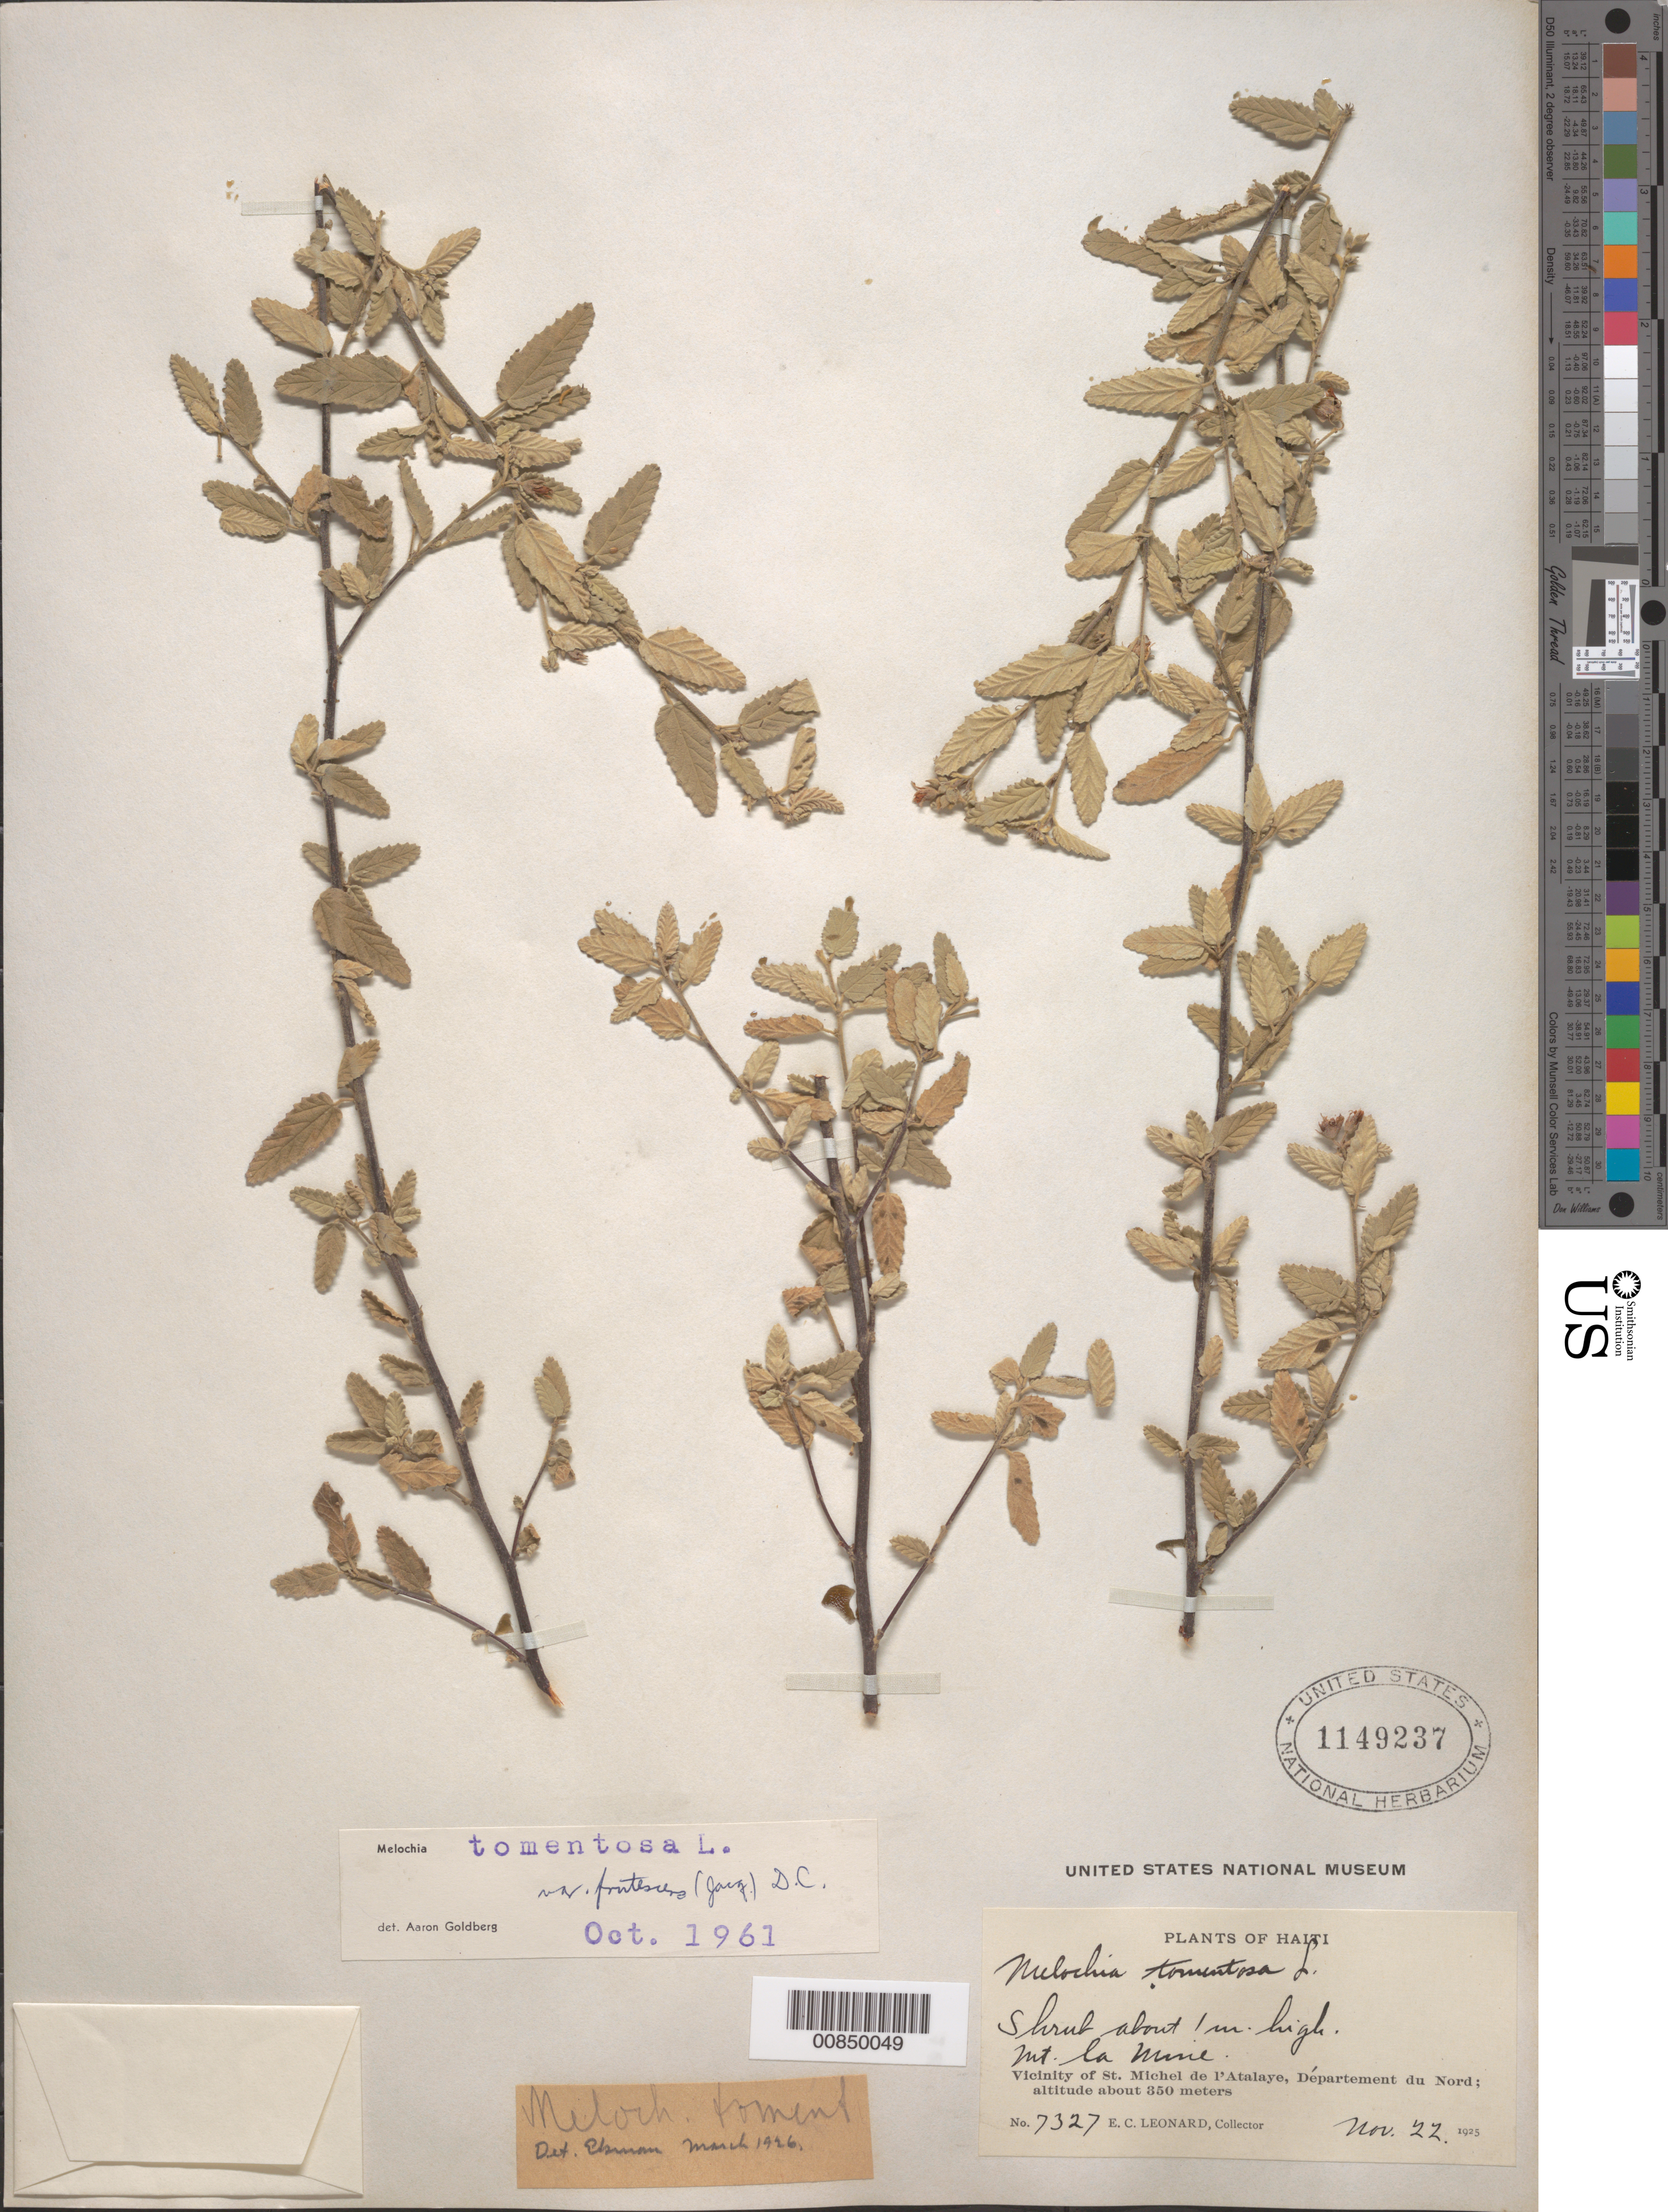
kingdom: Plantae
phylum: Tracheophyta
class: Magnoliopsida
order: Malvales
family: Malvaceae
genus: Melochia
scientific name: Melochia tomentosa var. frutescens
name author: DC.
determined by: Goldberg, Aaron, (US), NMNH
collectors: E. C. Leonard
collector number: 7327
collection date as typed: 22 Nov 1925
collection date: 1925-11-22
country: Haiti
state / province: Artibonite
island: Hispaniola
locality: Vicinity of St. Michel de l'Atalaye, Mt. la Mine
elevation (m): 350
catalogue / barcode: US 1149237